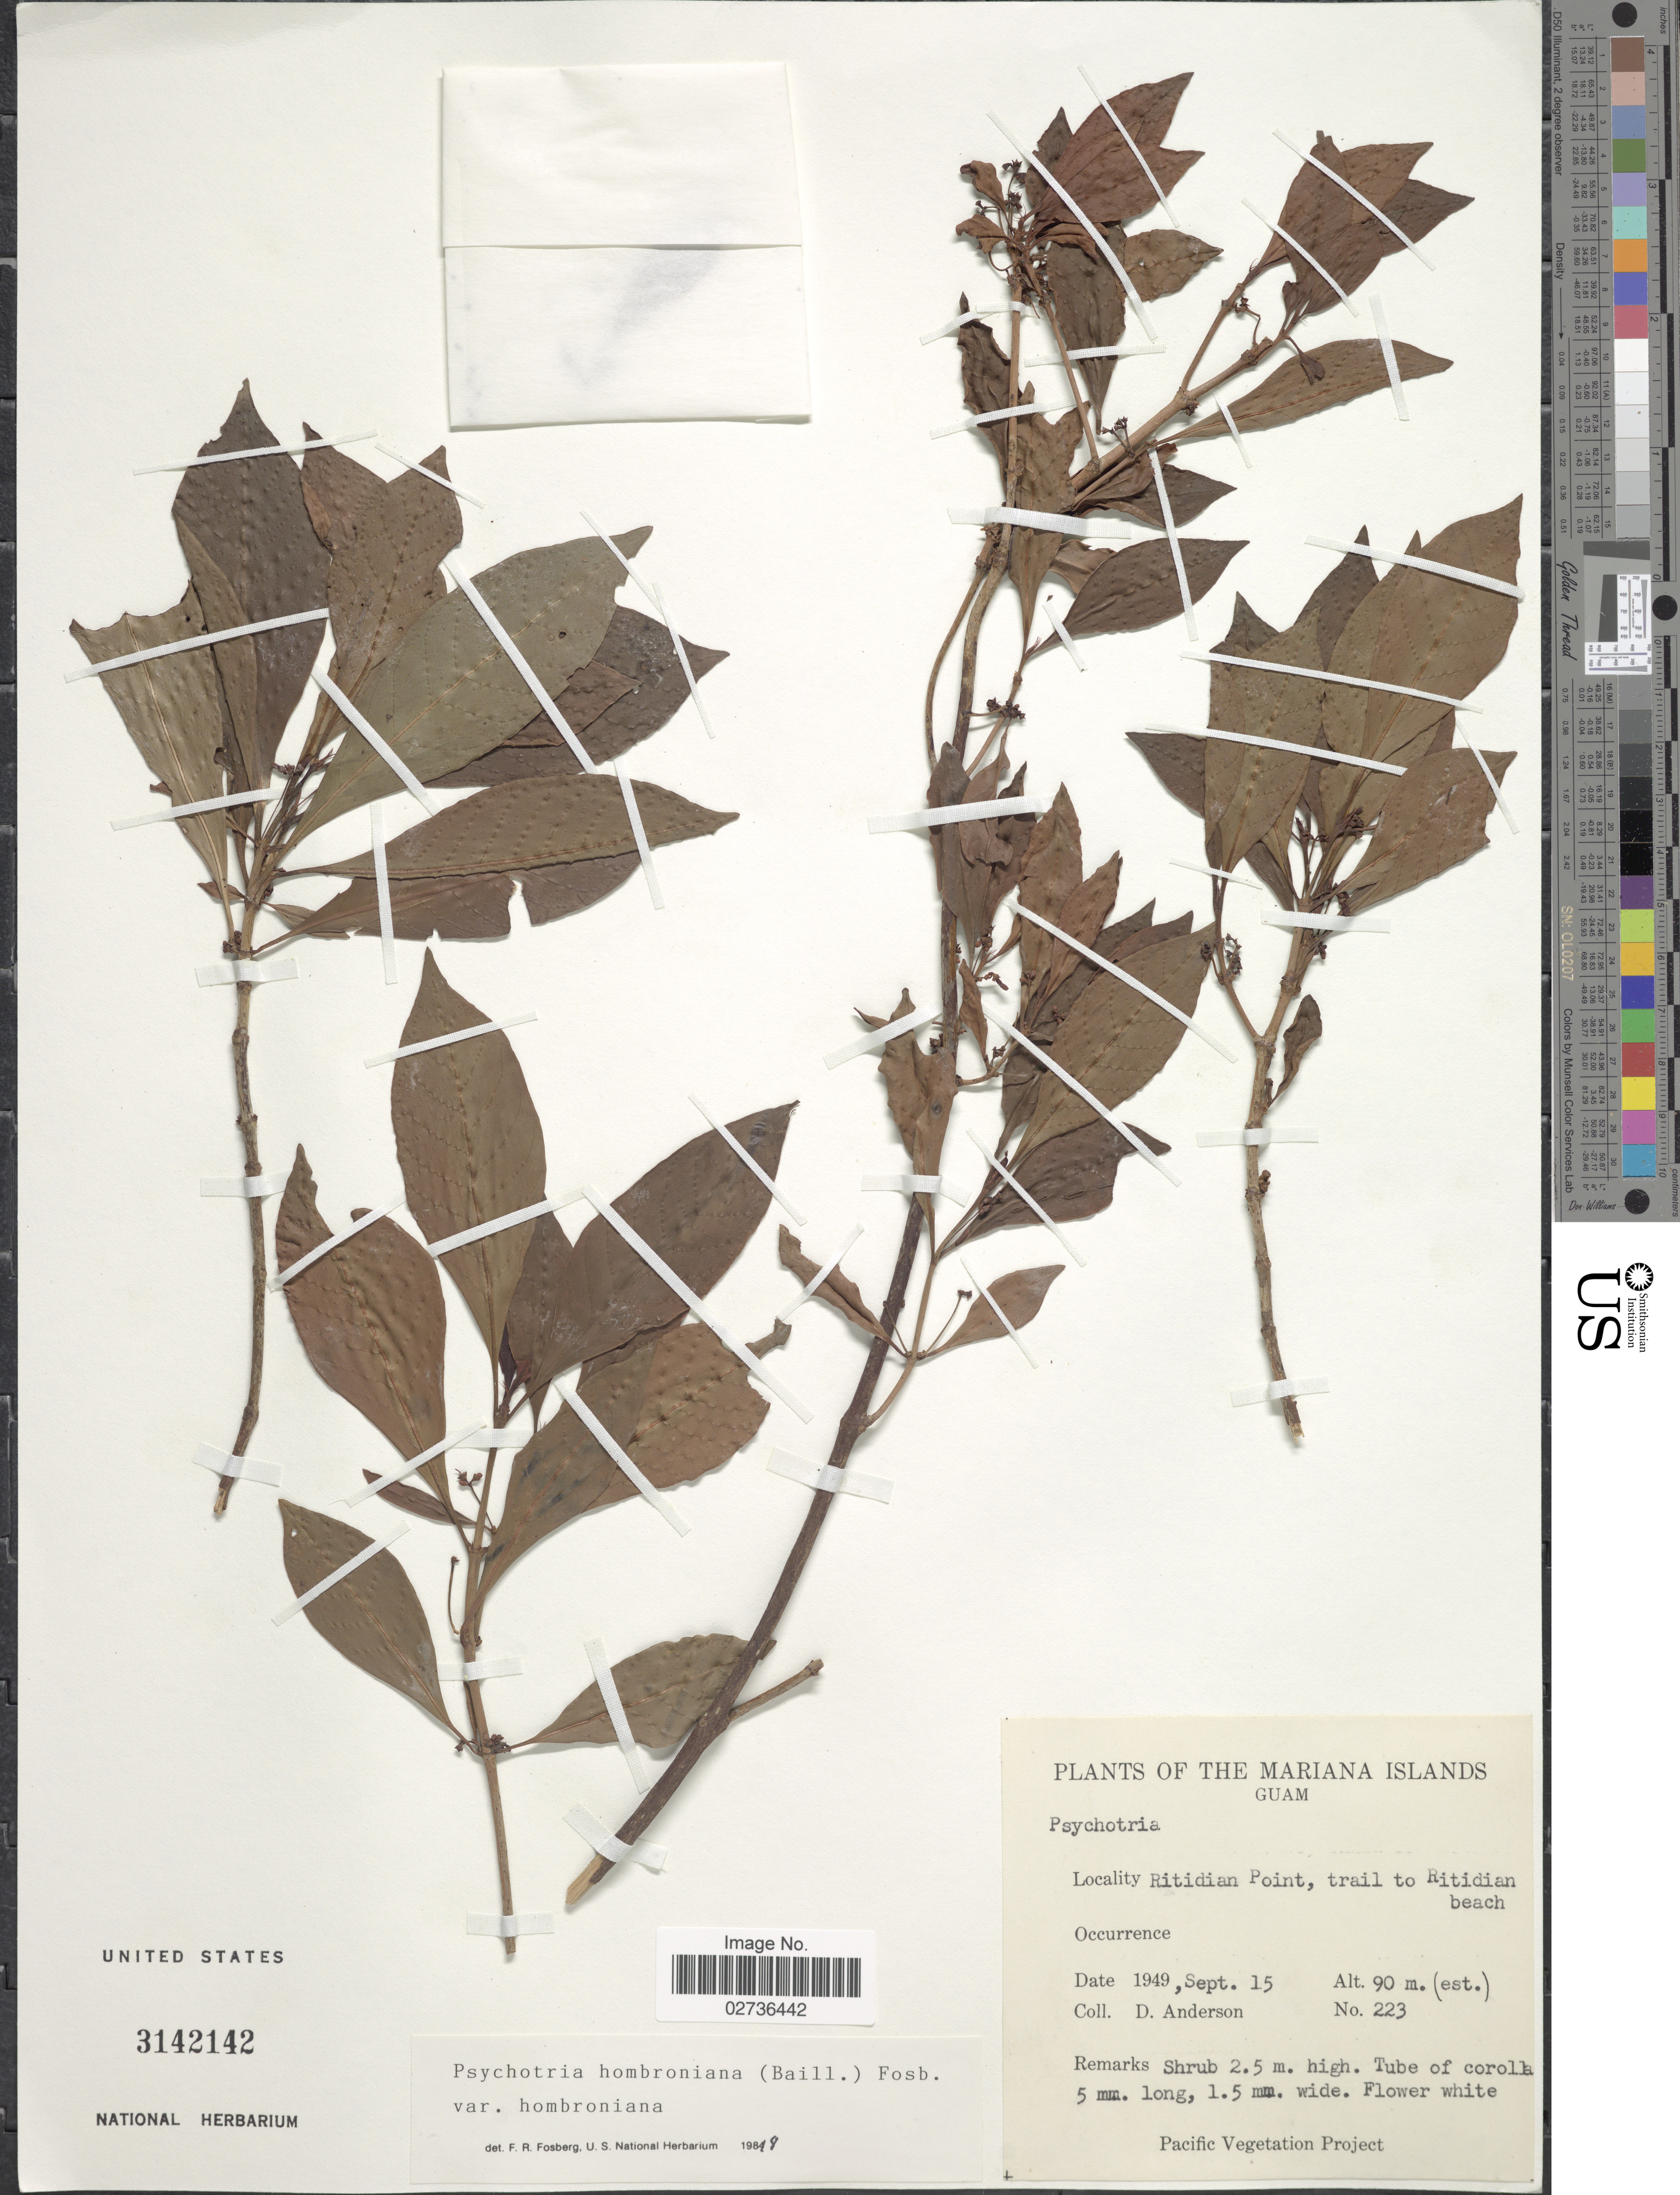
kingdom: Plantae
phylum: Tracheophyta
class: Magnoliopsida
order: Gentianales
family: Rubiaceae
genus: Psychotria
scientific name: Psychotria hombroniana var. hombroniana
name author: (Baill.) Fosberg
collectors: D. Anderson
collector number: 223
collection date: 1949-09-15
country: Guam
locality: The Marianas Islands, Guam, Ritidian Point, trail to Ritidian beach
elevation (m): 90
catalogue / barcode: US 3142142